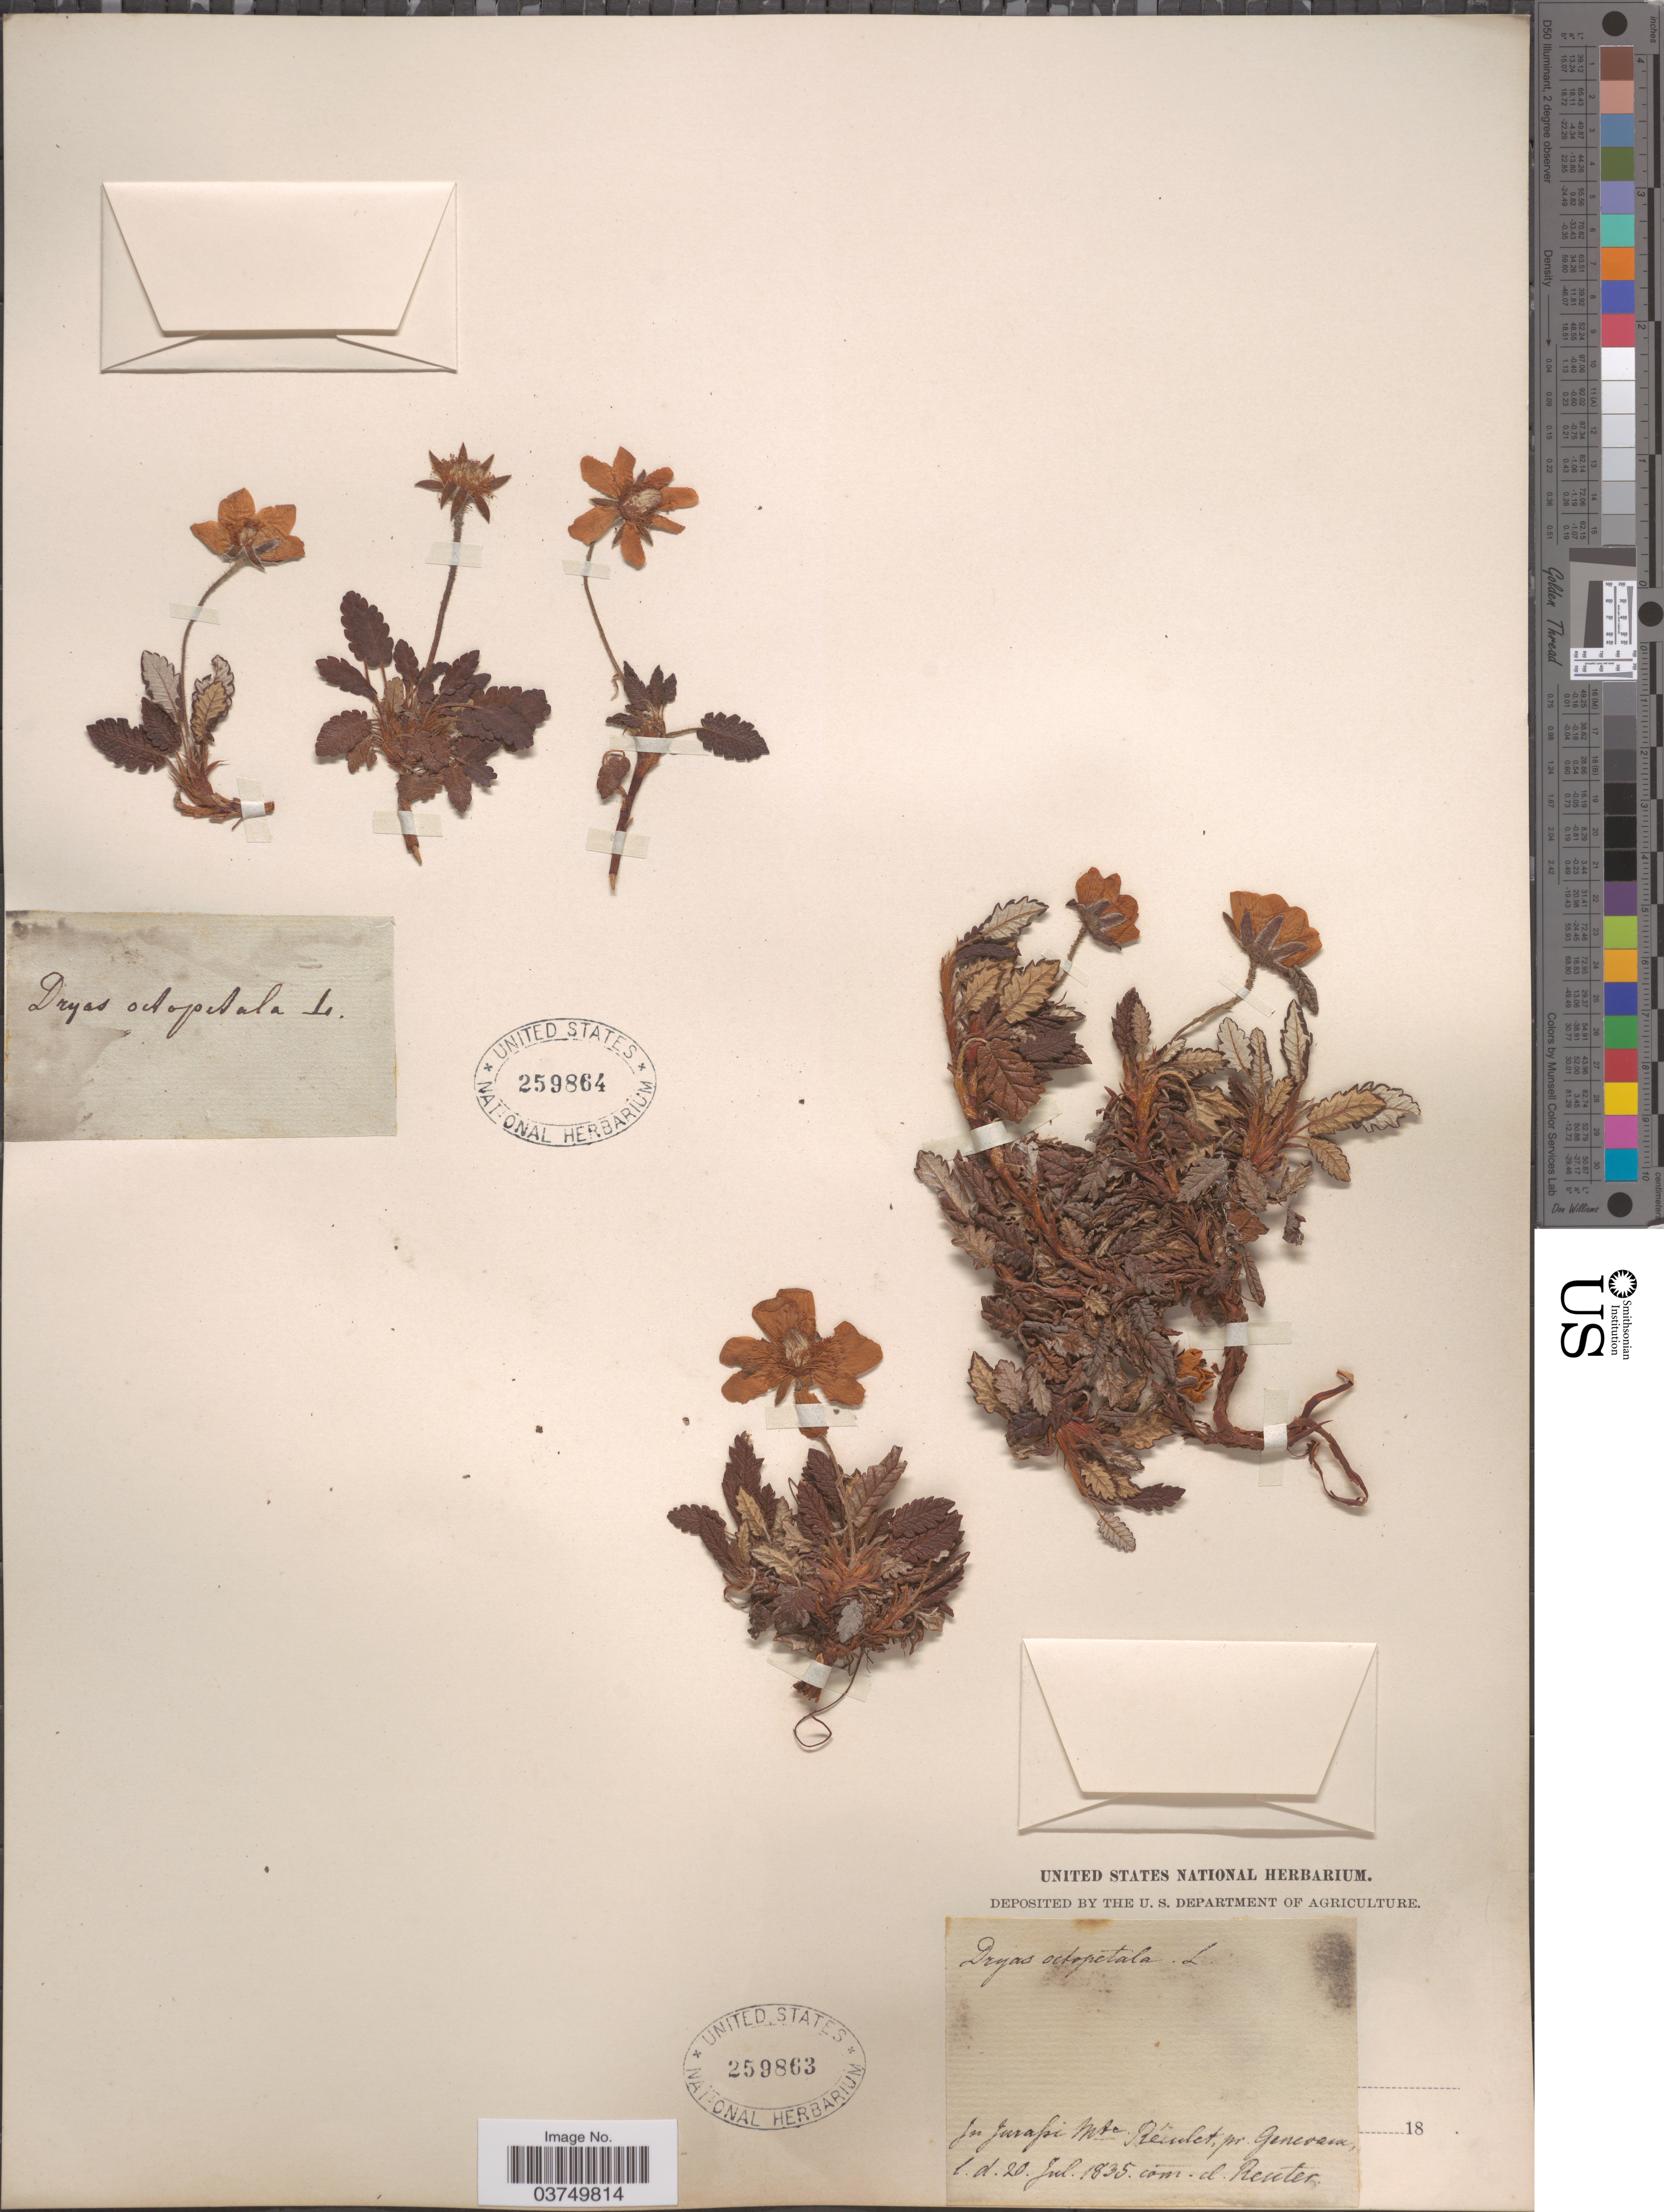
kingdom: Plantae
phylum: Tracheophyta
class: Magnoliopsida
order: Rosales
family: Rosaceae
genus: Dryas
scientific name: Dryas octopetala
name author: L.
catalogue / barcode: US 259864